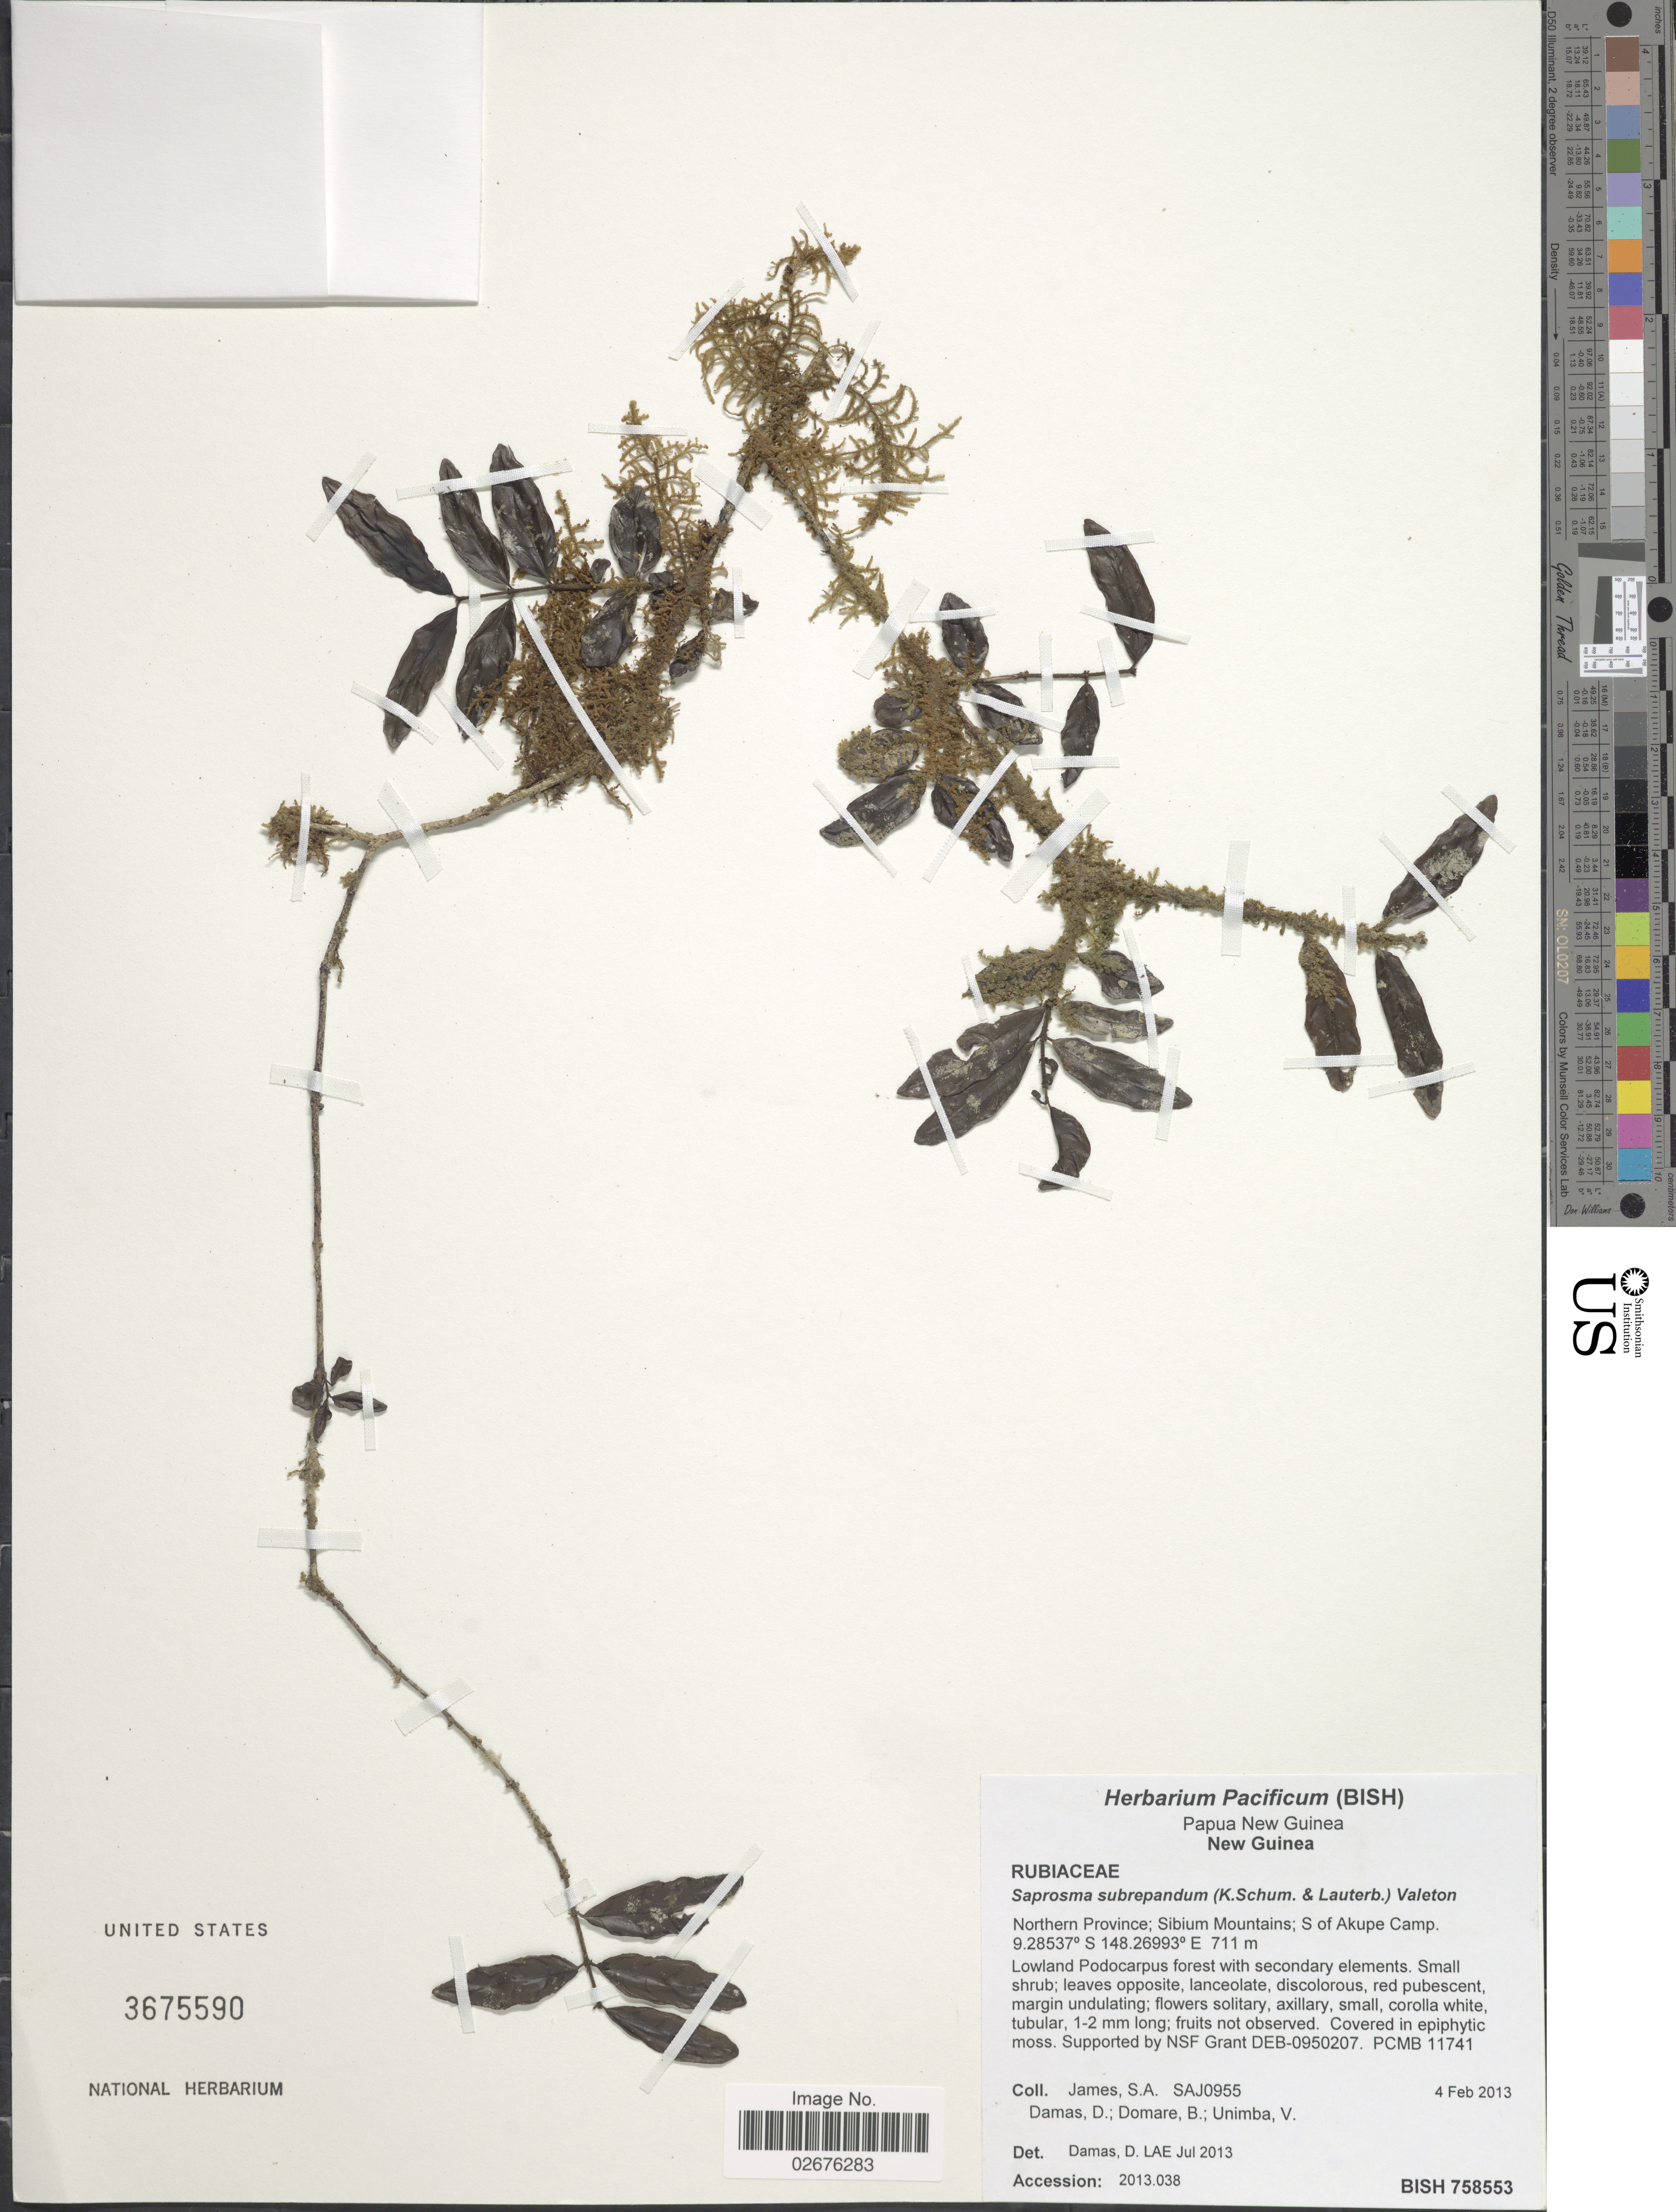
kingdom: Plantae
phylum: Tracheophyta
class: Magnoliopsida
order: Gentianales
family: Rubiaceae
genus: Saprosma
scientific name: Saprosma subrepanda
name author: (K. Schum. & Lauterb.) Valeton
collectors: S. James, D. Damas, B. Domare & V. Unimba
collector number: SAJ0955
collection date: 2013-02-04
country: Papua New Guinea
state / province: Northern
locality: New Guinea. Sibium Mountains; S of Akupe Camp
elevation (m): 711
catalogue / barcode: US 3675590